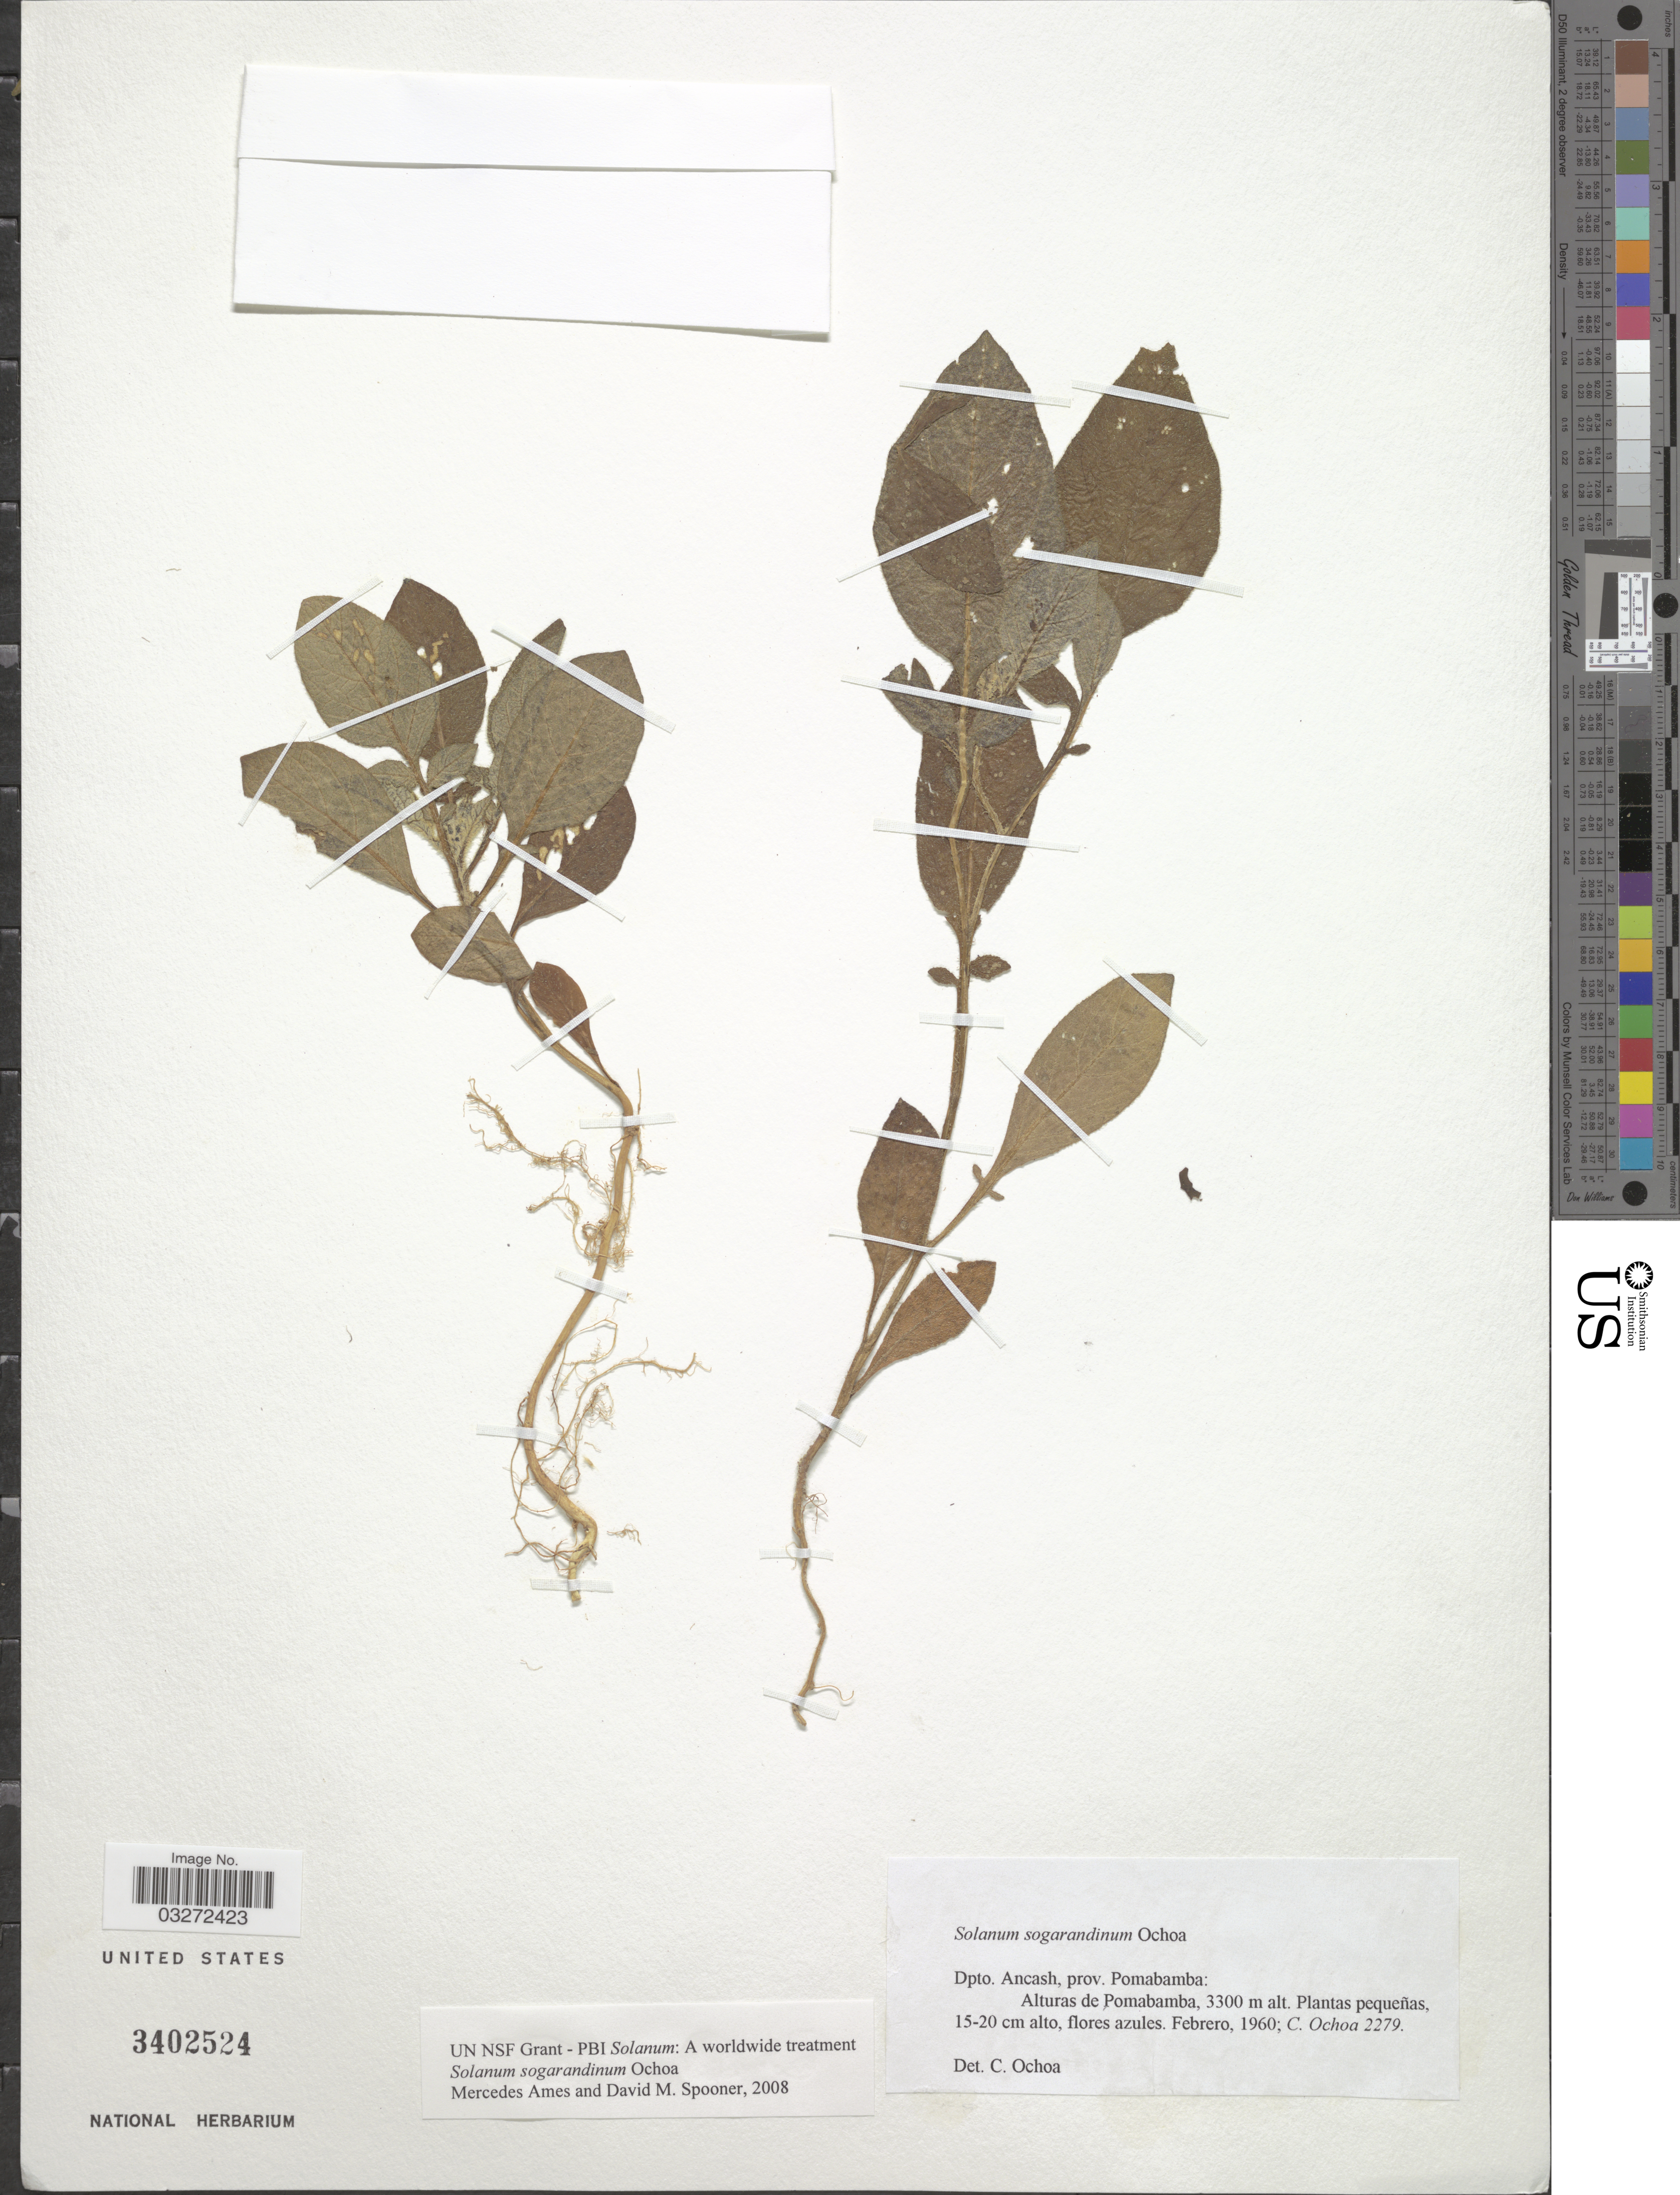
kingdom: Plantae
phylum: Tracheophyta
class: Magnoliopsida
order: Solanales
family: Solanaceae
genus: Solanum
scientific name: Solanum sogarandinum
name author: Ochoa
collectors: C. Ochoa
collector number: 2279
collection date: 1960-02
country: Peru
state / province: Ancash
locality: Dpto. Ancash, prov. Pomabamba: Alturas de Pomabamba.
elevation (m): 3300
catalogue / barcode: US 3402524